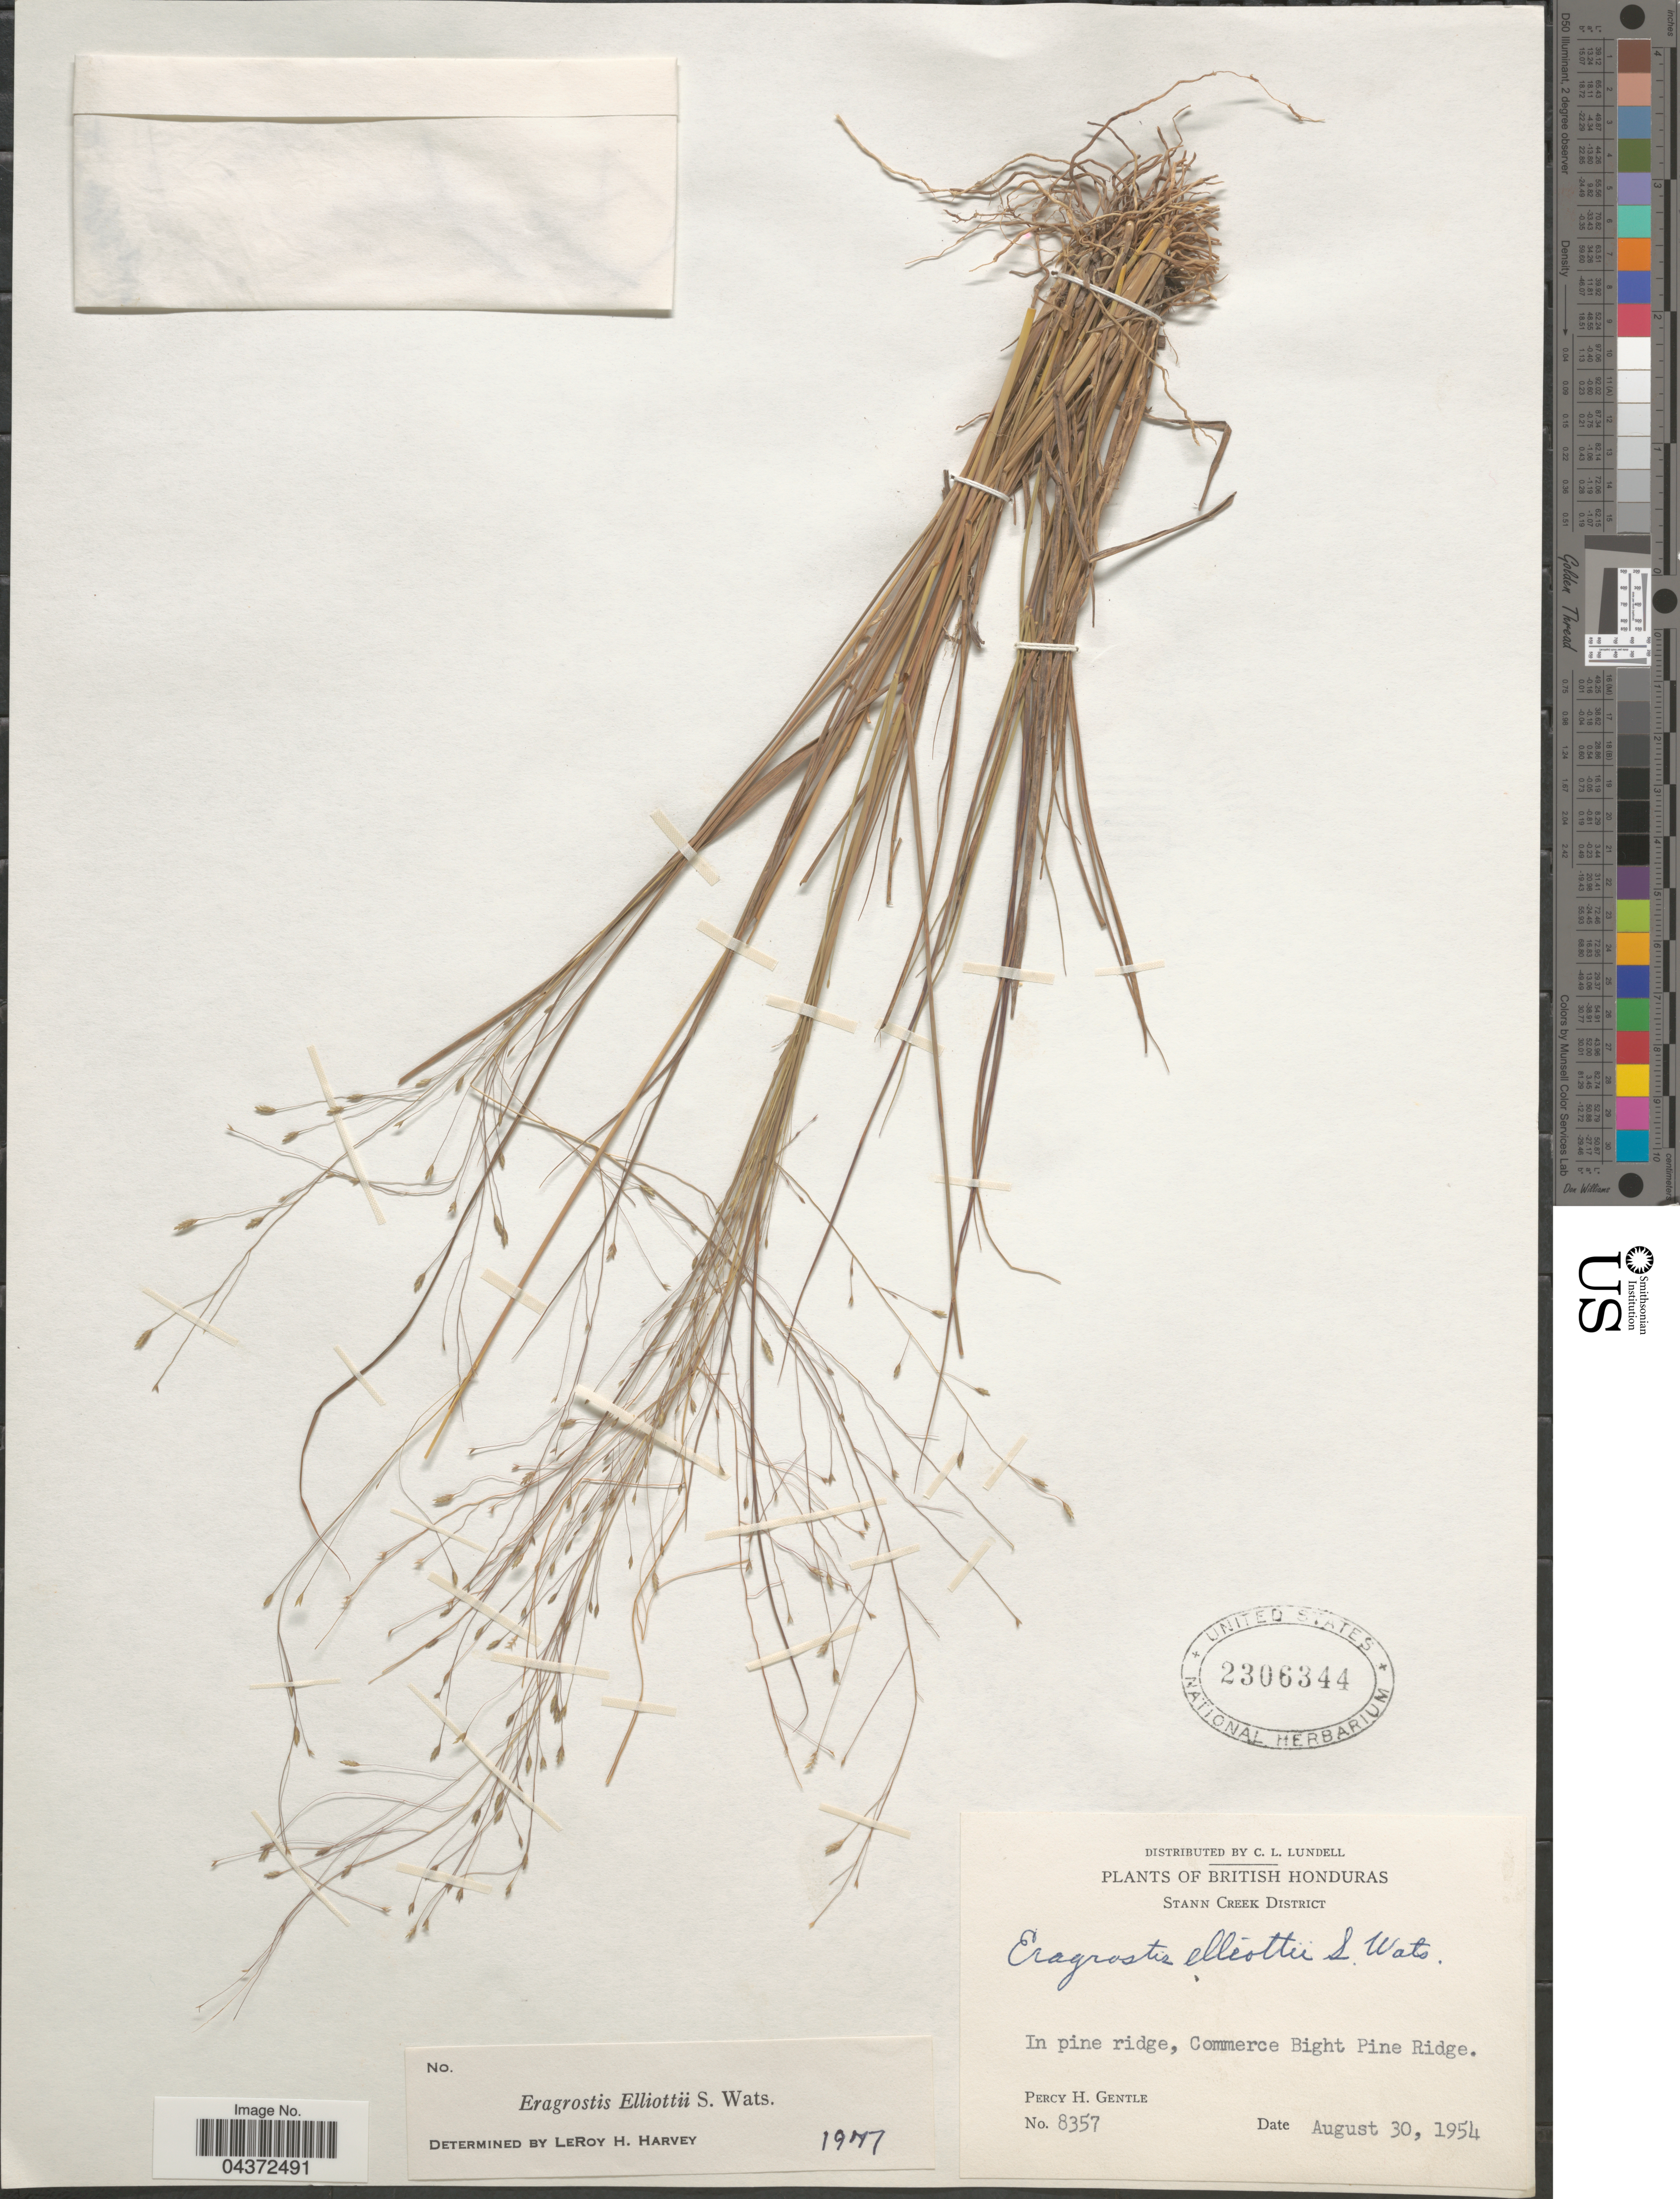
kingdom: Plantae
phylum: Tracheophyta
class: Liliopsida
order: Poales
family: Poaceae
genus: Eragrostis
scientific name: Eragrostis elliottii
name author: S. Watson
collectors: P. H. Gentle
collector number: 8357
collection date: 1954-08-30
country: Belize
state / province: Stann Creek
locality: British Honduras. Stann Creek District. In pine ridge, Commerce Bight Pine Ridge.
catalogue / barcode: US 2306344